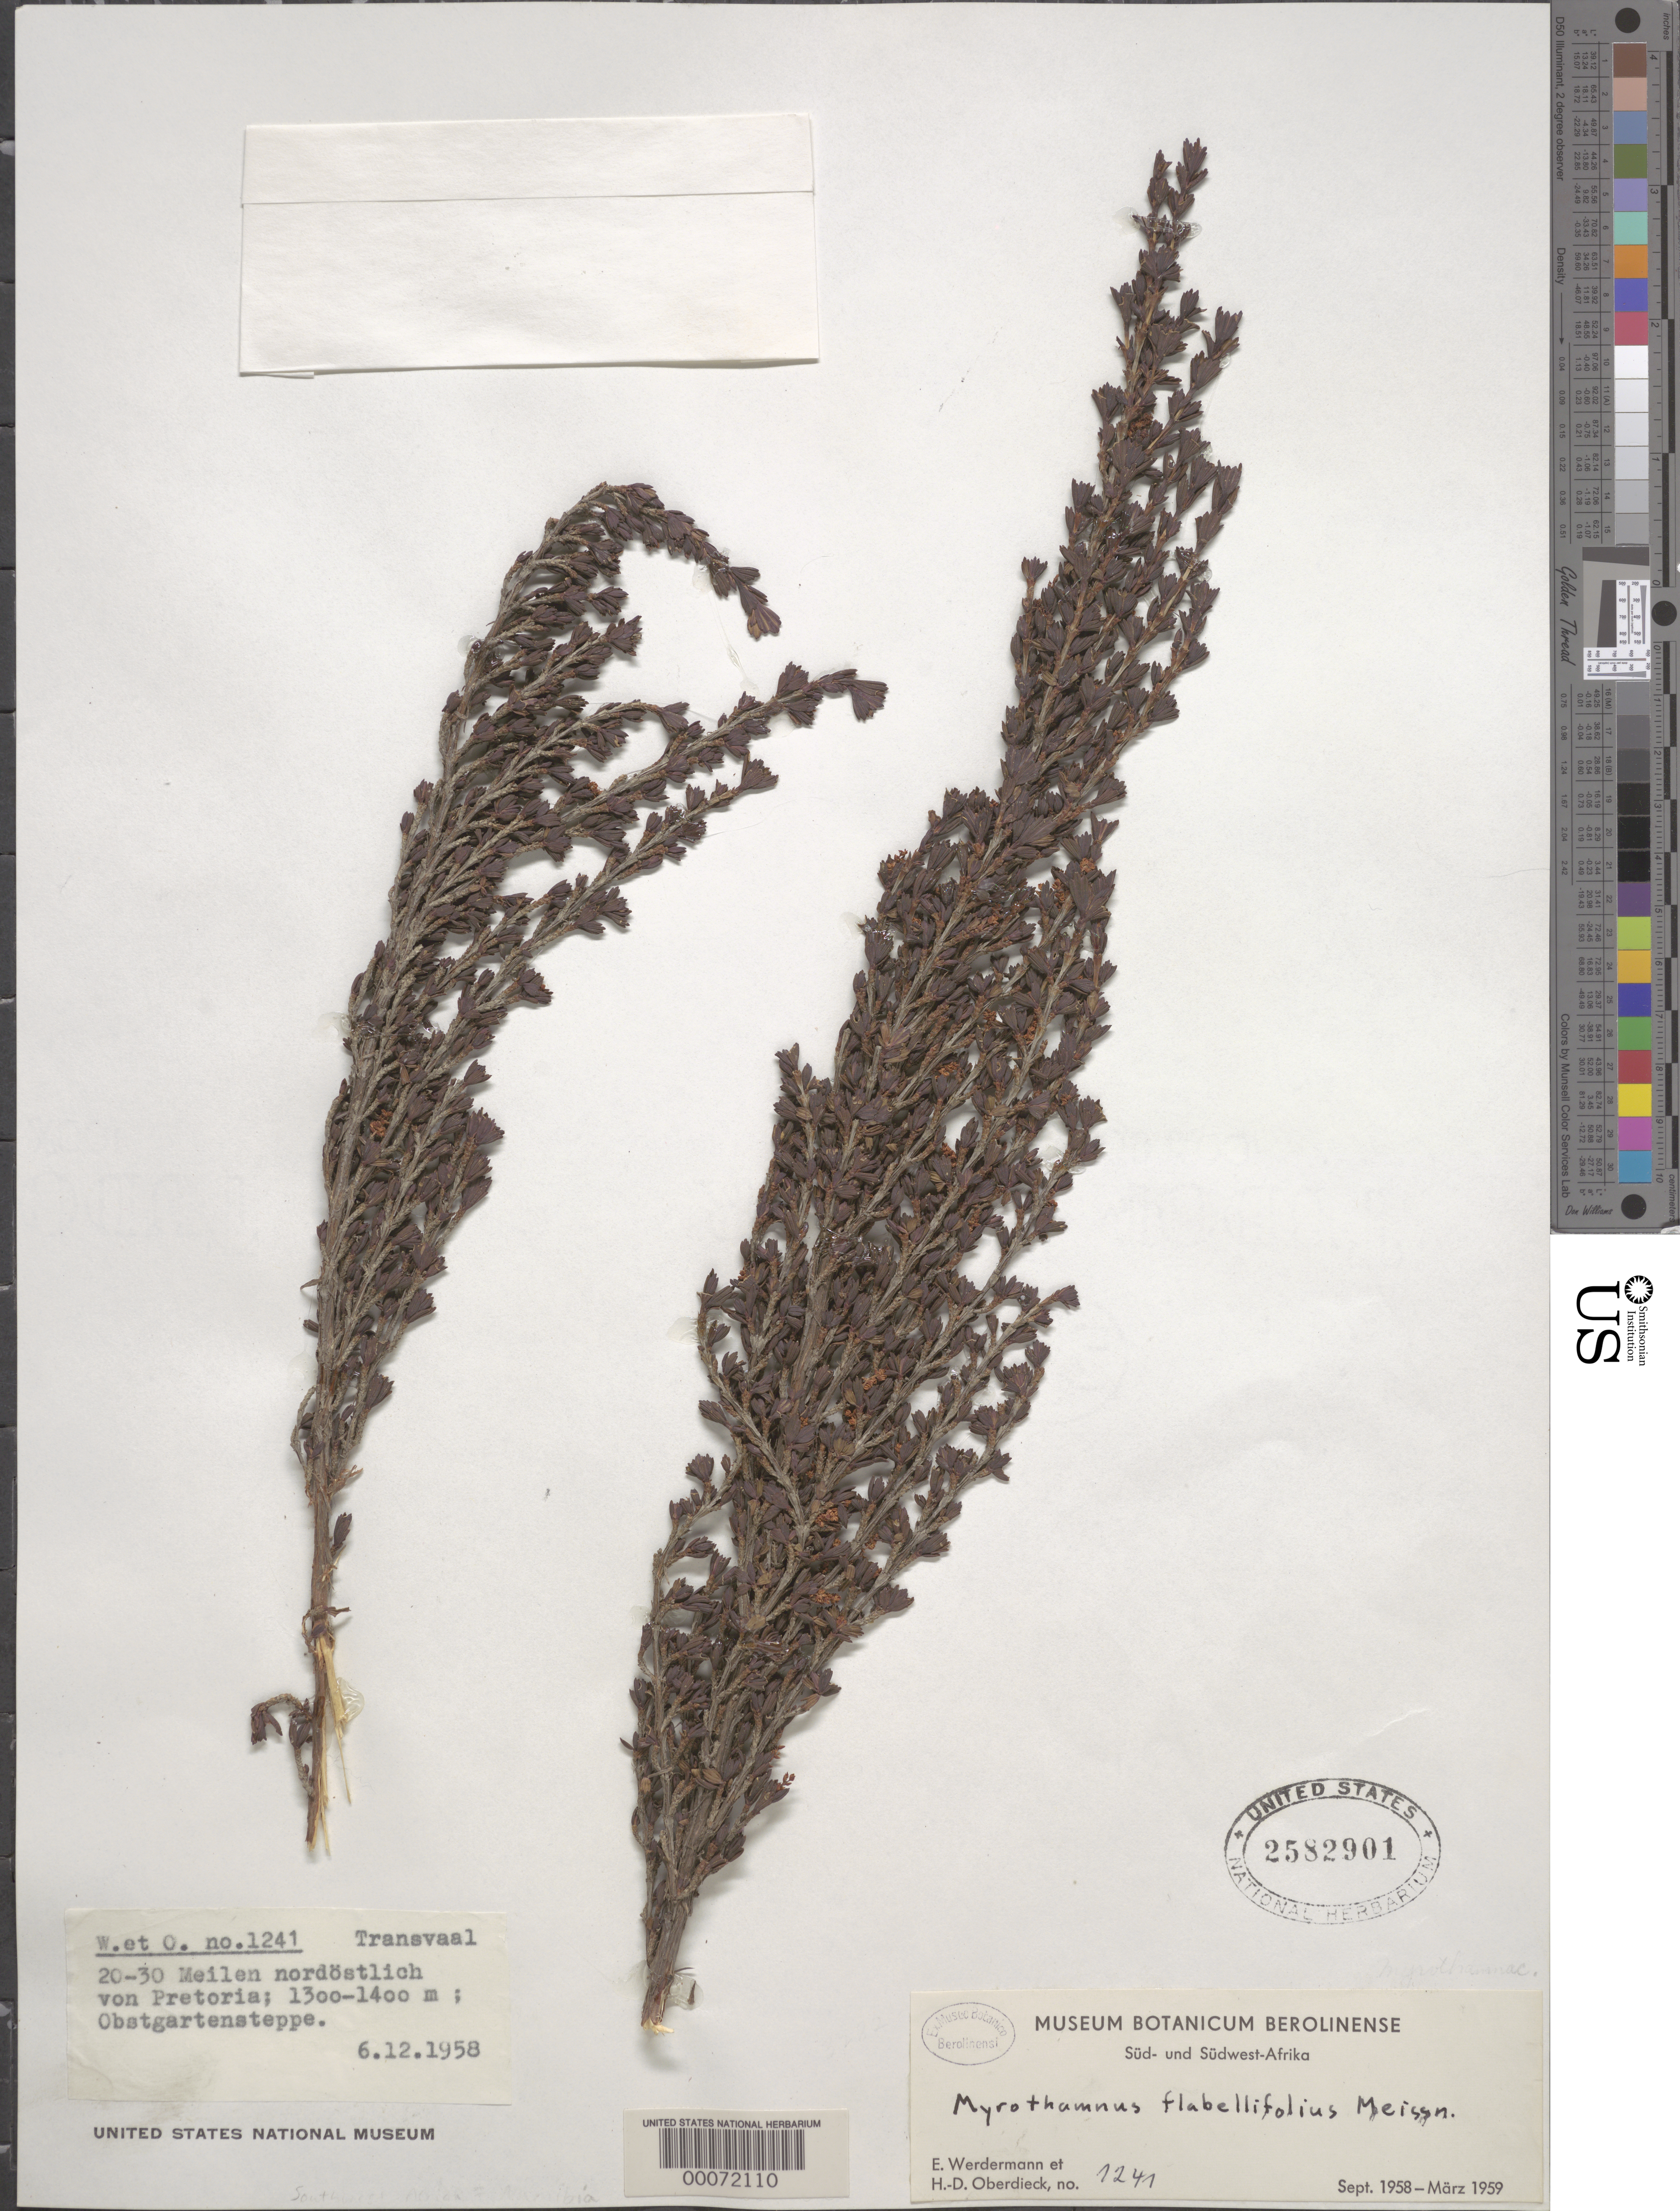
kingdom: Plantae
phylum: Tracheophyta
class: Magnoliopsida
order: Gunnerales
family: Myrothamnaceae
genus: Myrothamnus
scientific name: Myrothamnus flabellifolius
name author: Welw.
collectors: E. Werdermann & H. Oberdieck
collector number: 1241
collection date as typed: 02 Dec 1958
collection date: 1958-12-02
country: South Africa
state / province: Gauteng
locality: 20-30 mi n of pretoria. Transvaal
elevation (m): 1300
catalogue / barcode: US 2582901